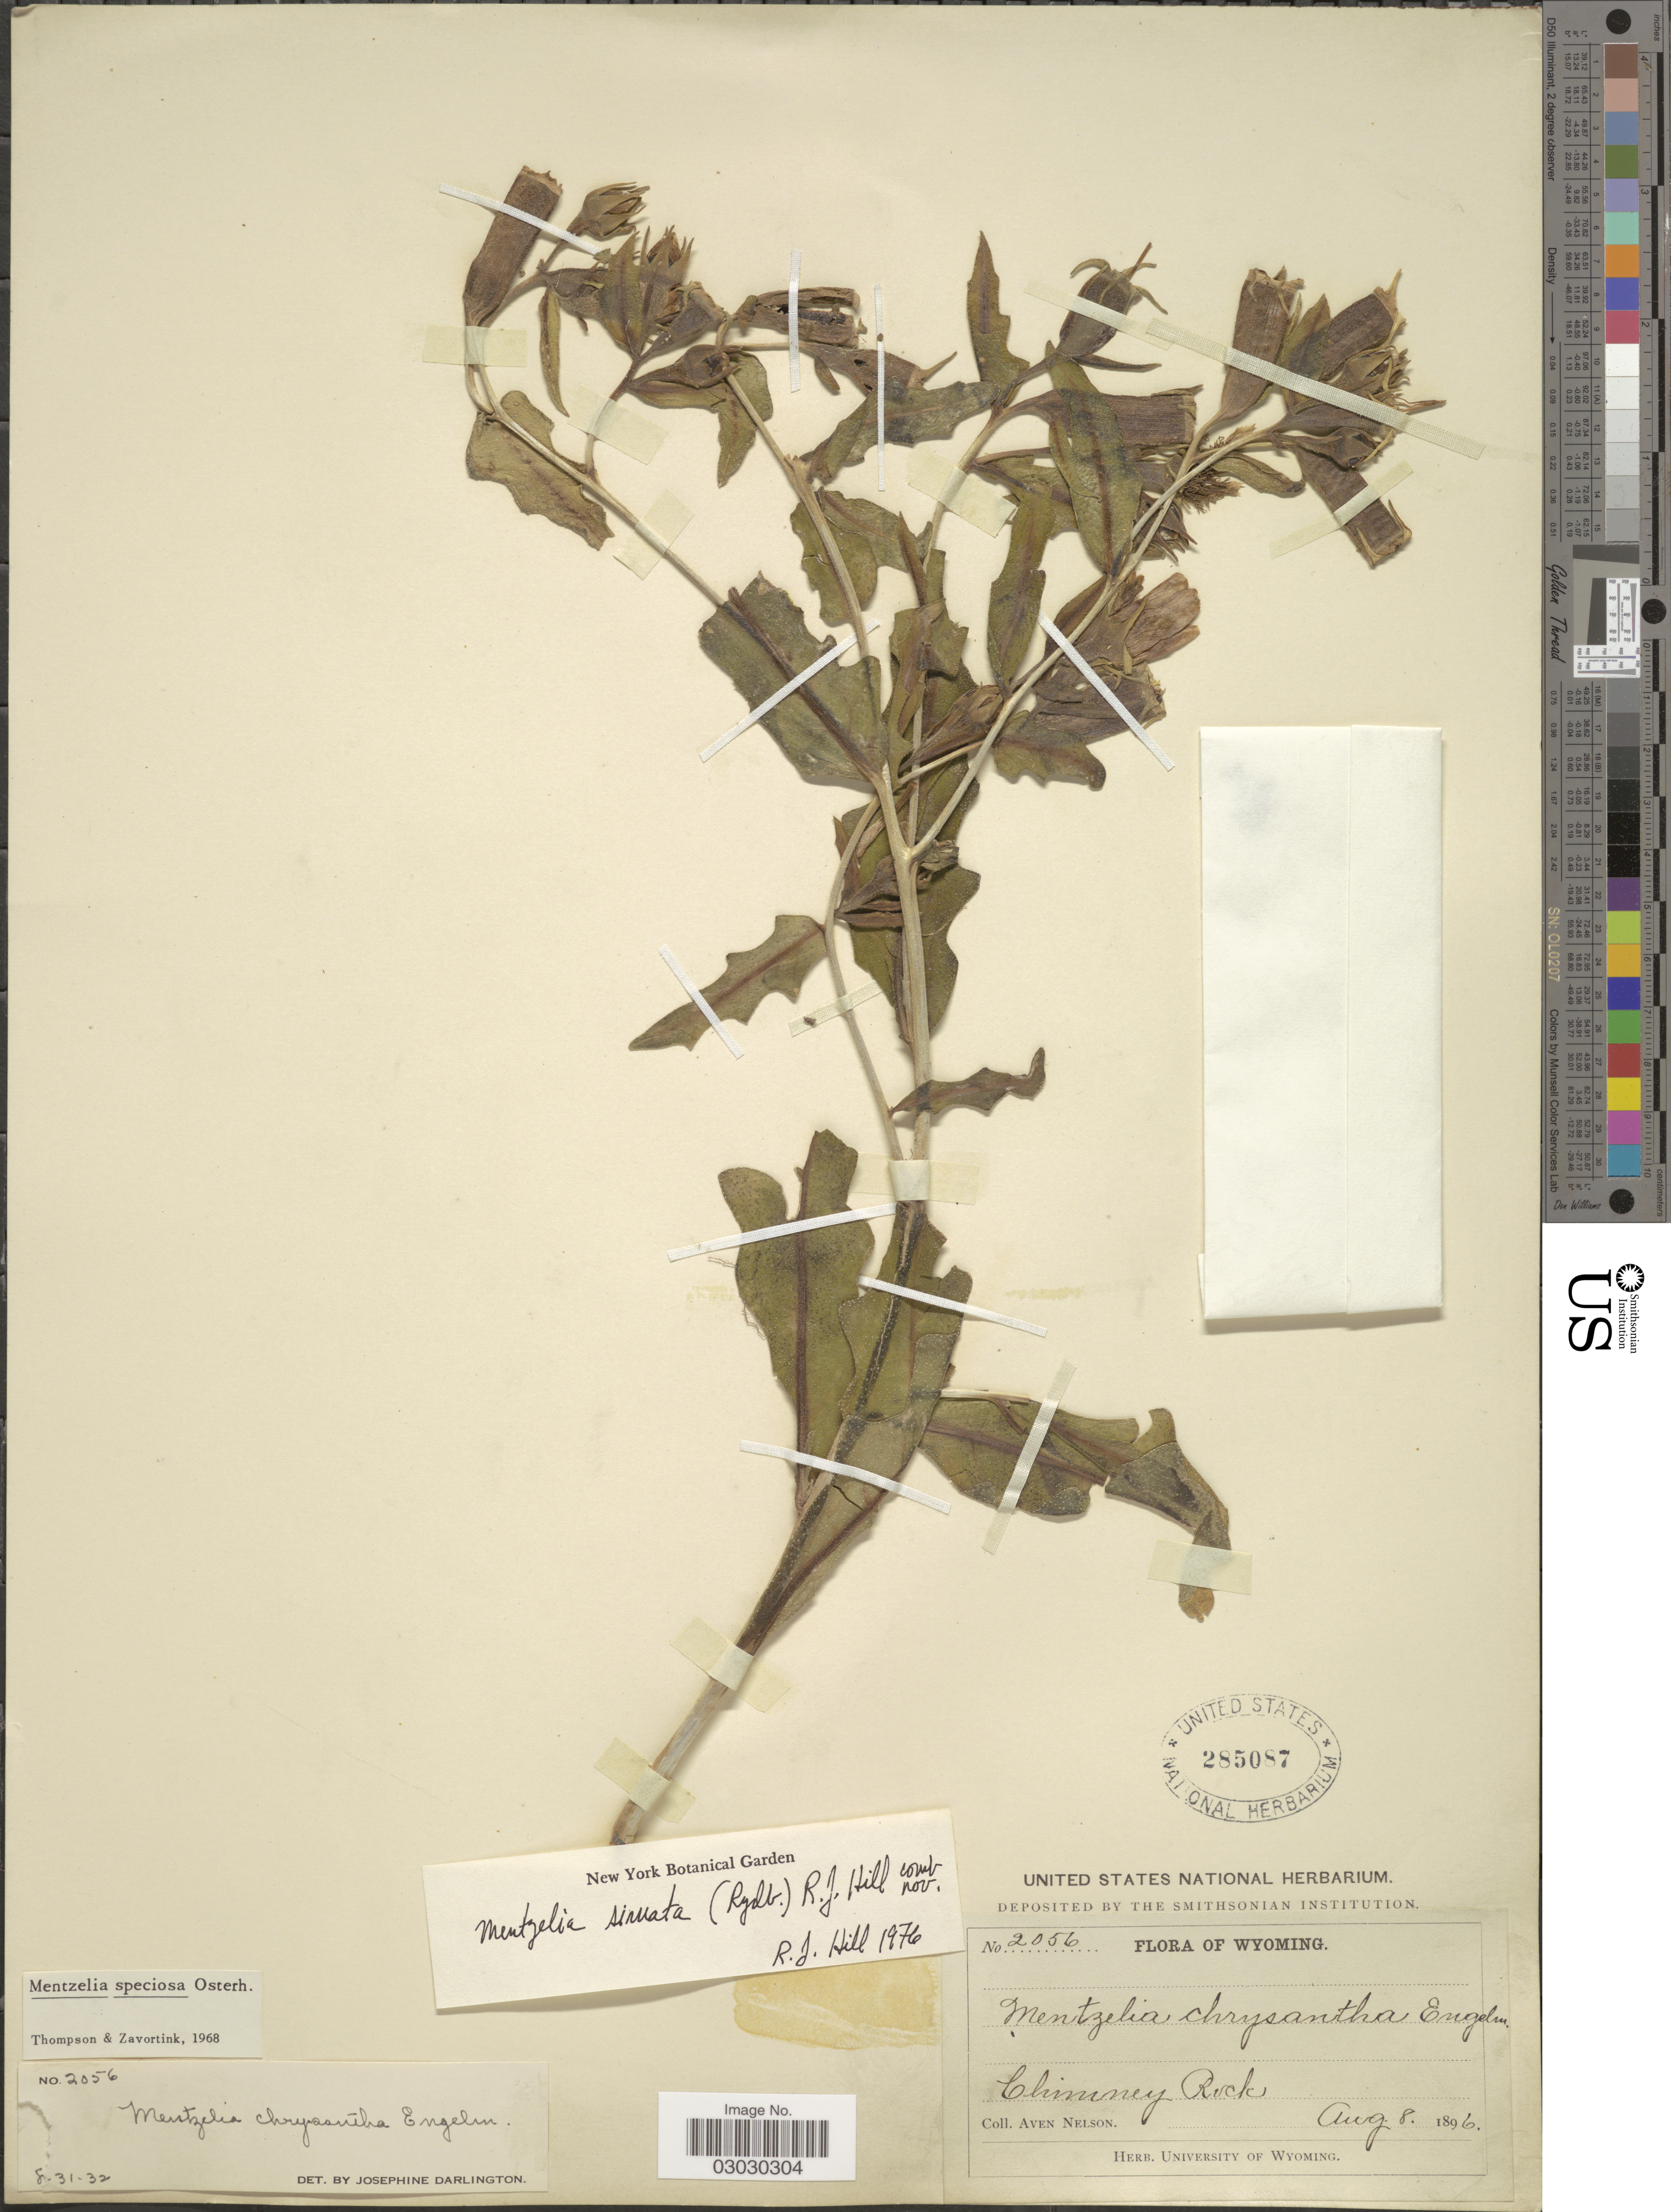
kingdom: Plantae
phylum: Tracheophyta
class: Magnoliopsida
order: Cornales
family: Loasaceae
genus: Mentzelia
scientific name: Mentzelia sinuata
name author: (Rydb.) R.J. Hill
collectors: A. Nelson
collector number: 2056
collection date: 1896-08-08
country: United States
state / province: Wyoming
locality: Chimney Rock.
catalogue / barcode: US 285087